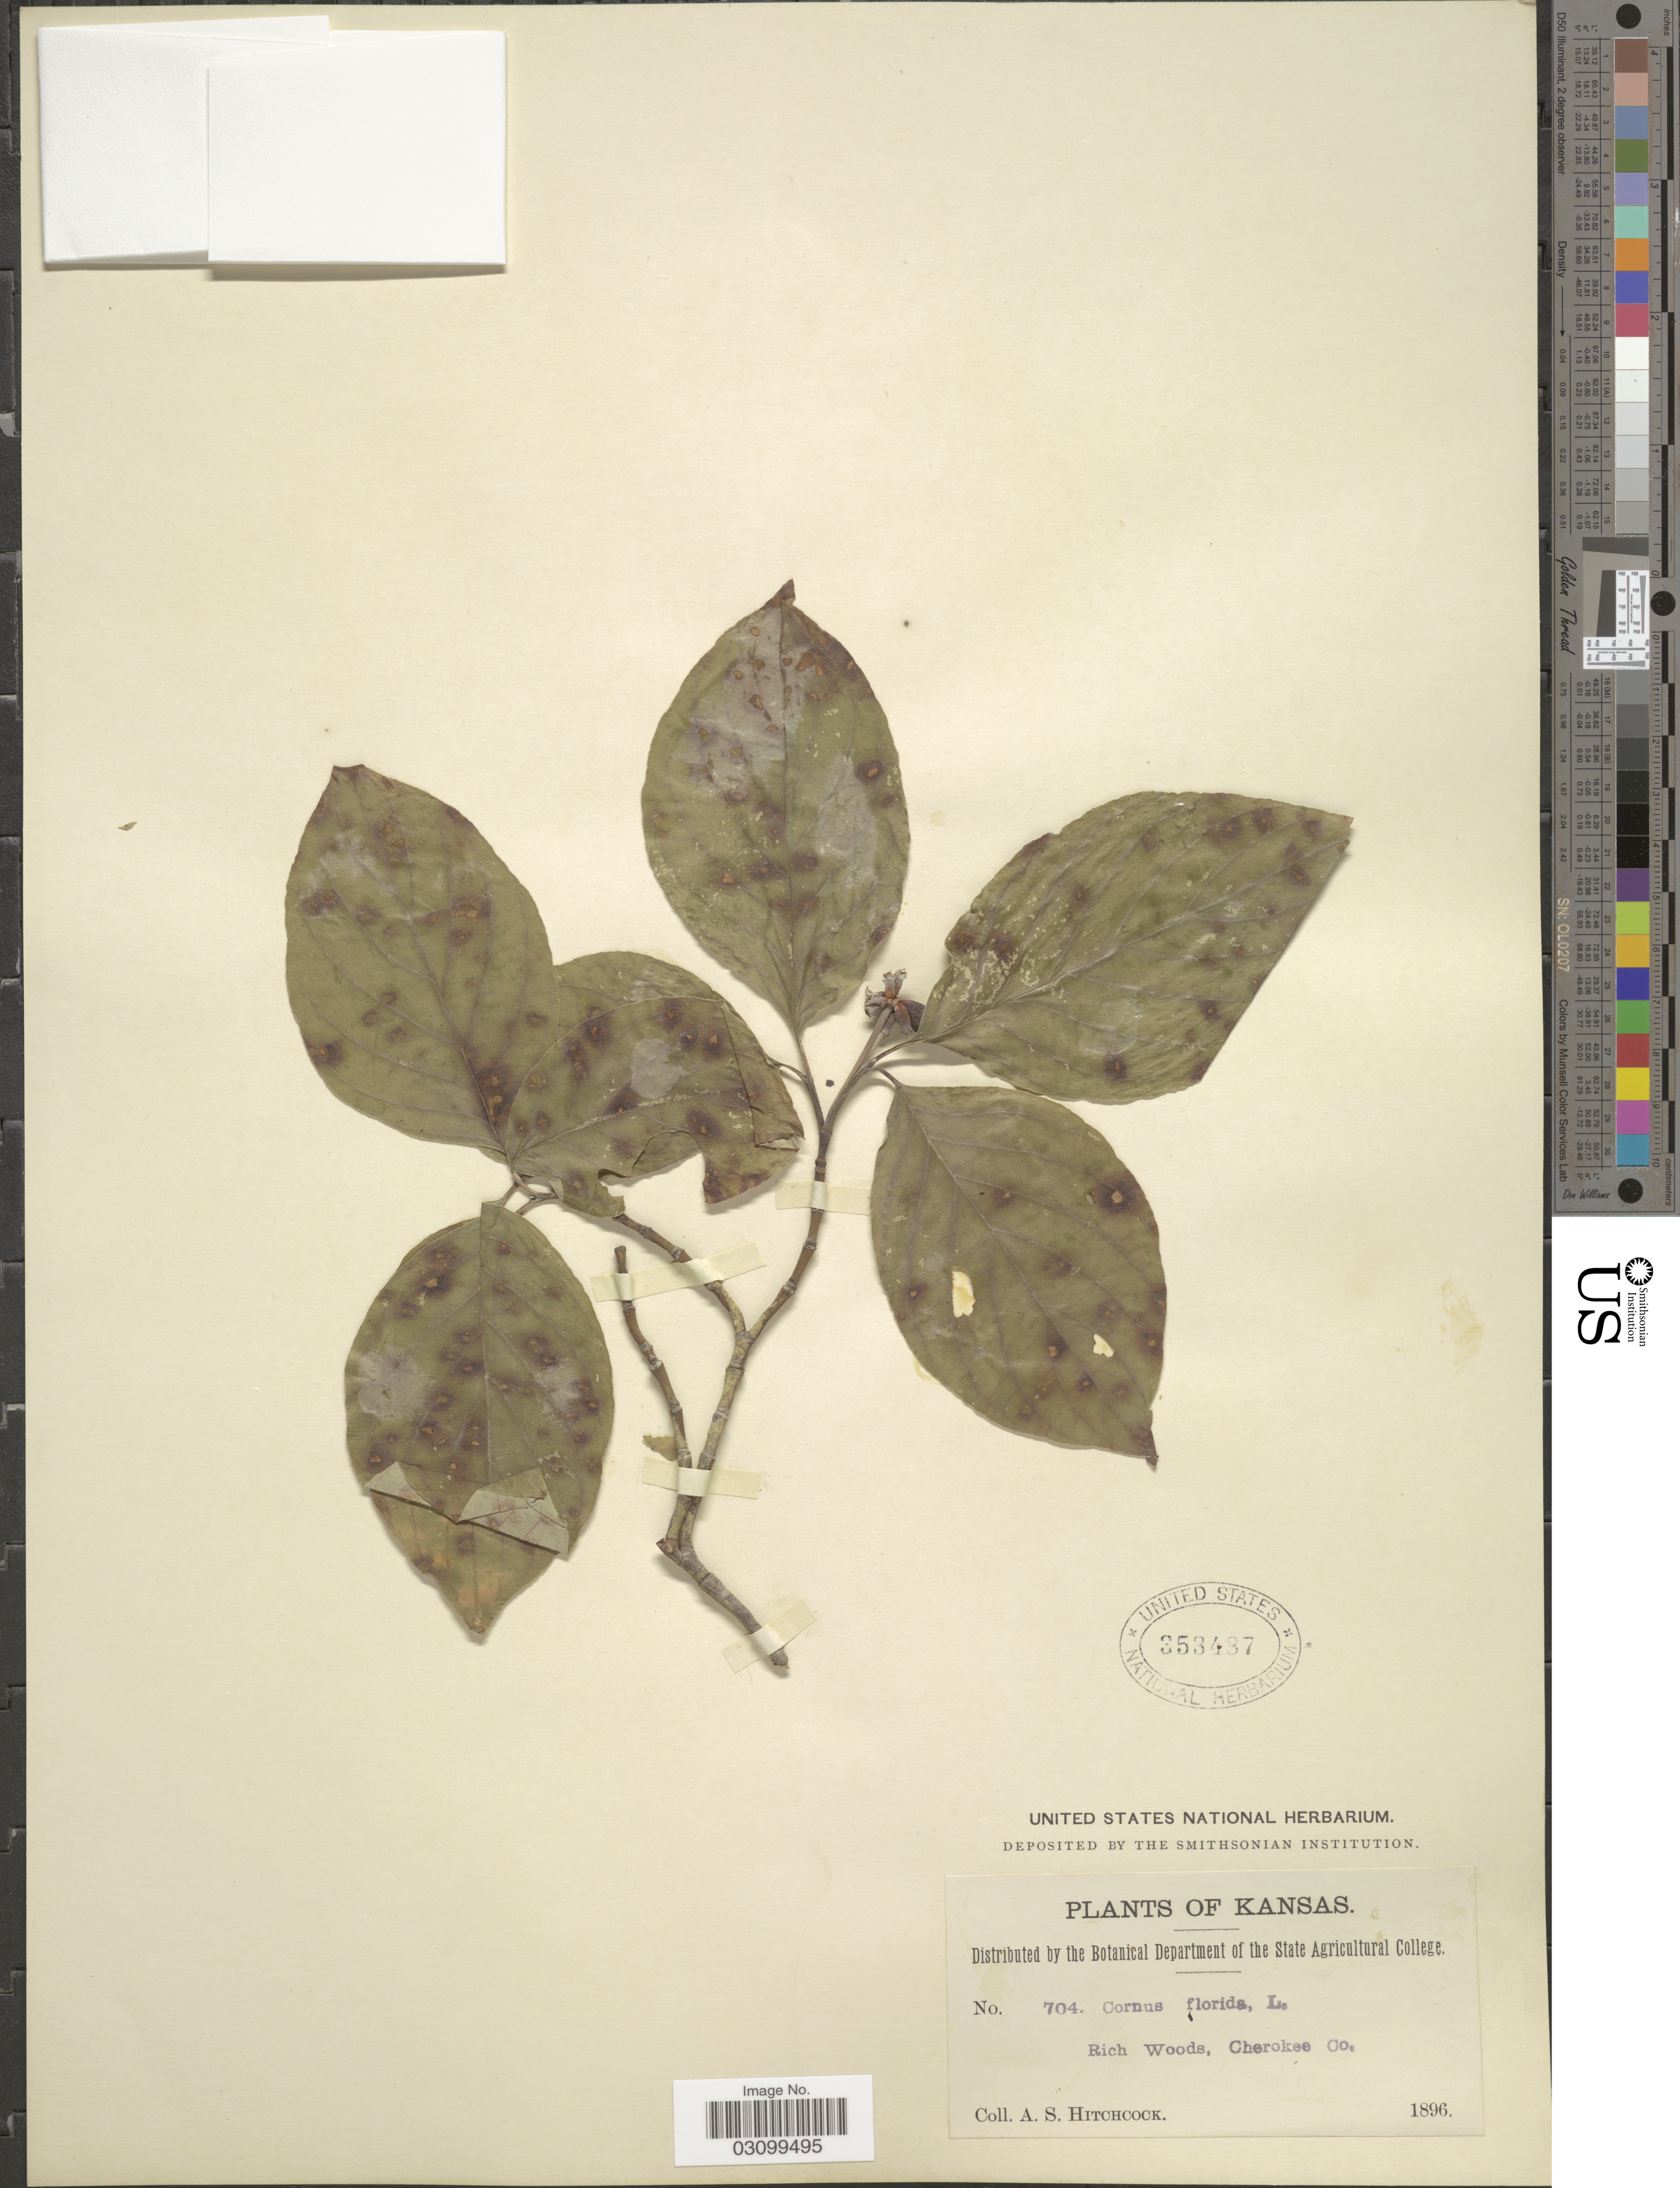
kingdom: Plantae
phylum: Tracheophyta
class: Magnoliopsida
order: Cornales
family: Cornaceae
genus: Cornus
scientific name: Cornus florida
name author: L.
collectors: A. S. Hitchcock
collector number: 704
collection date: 1896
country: United States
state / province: Kansas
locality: Cherokee Co.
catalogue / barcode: US 353487